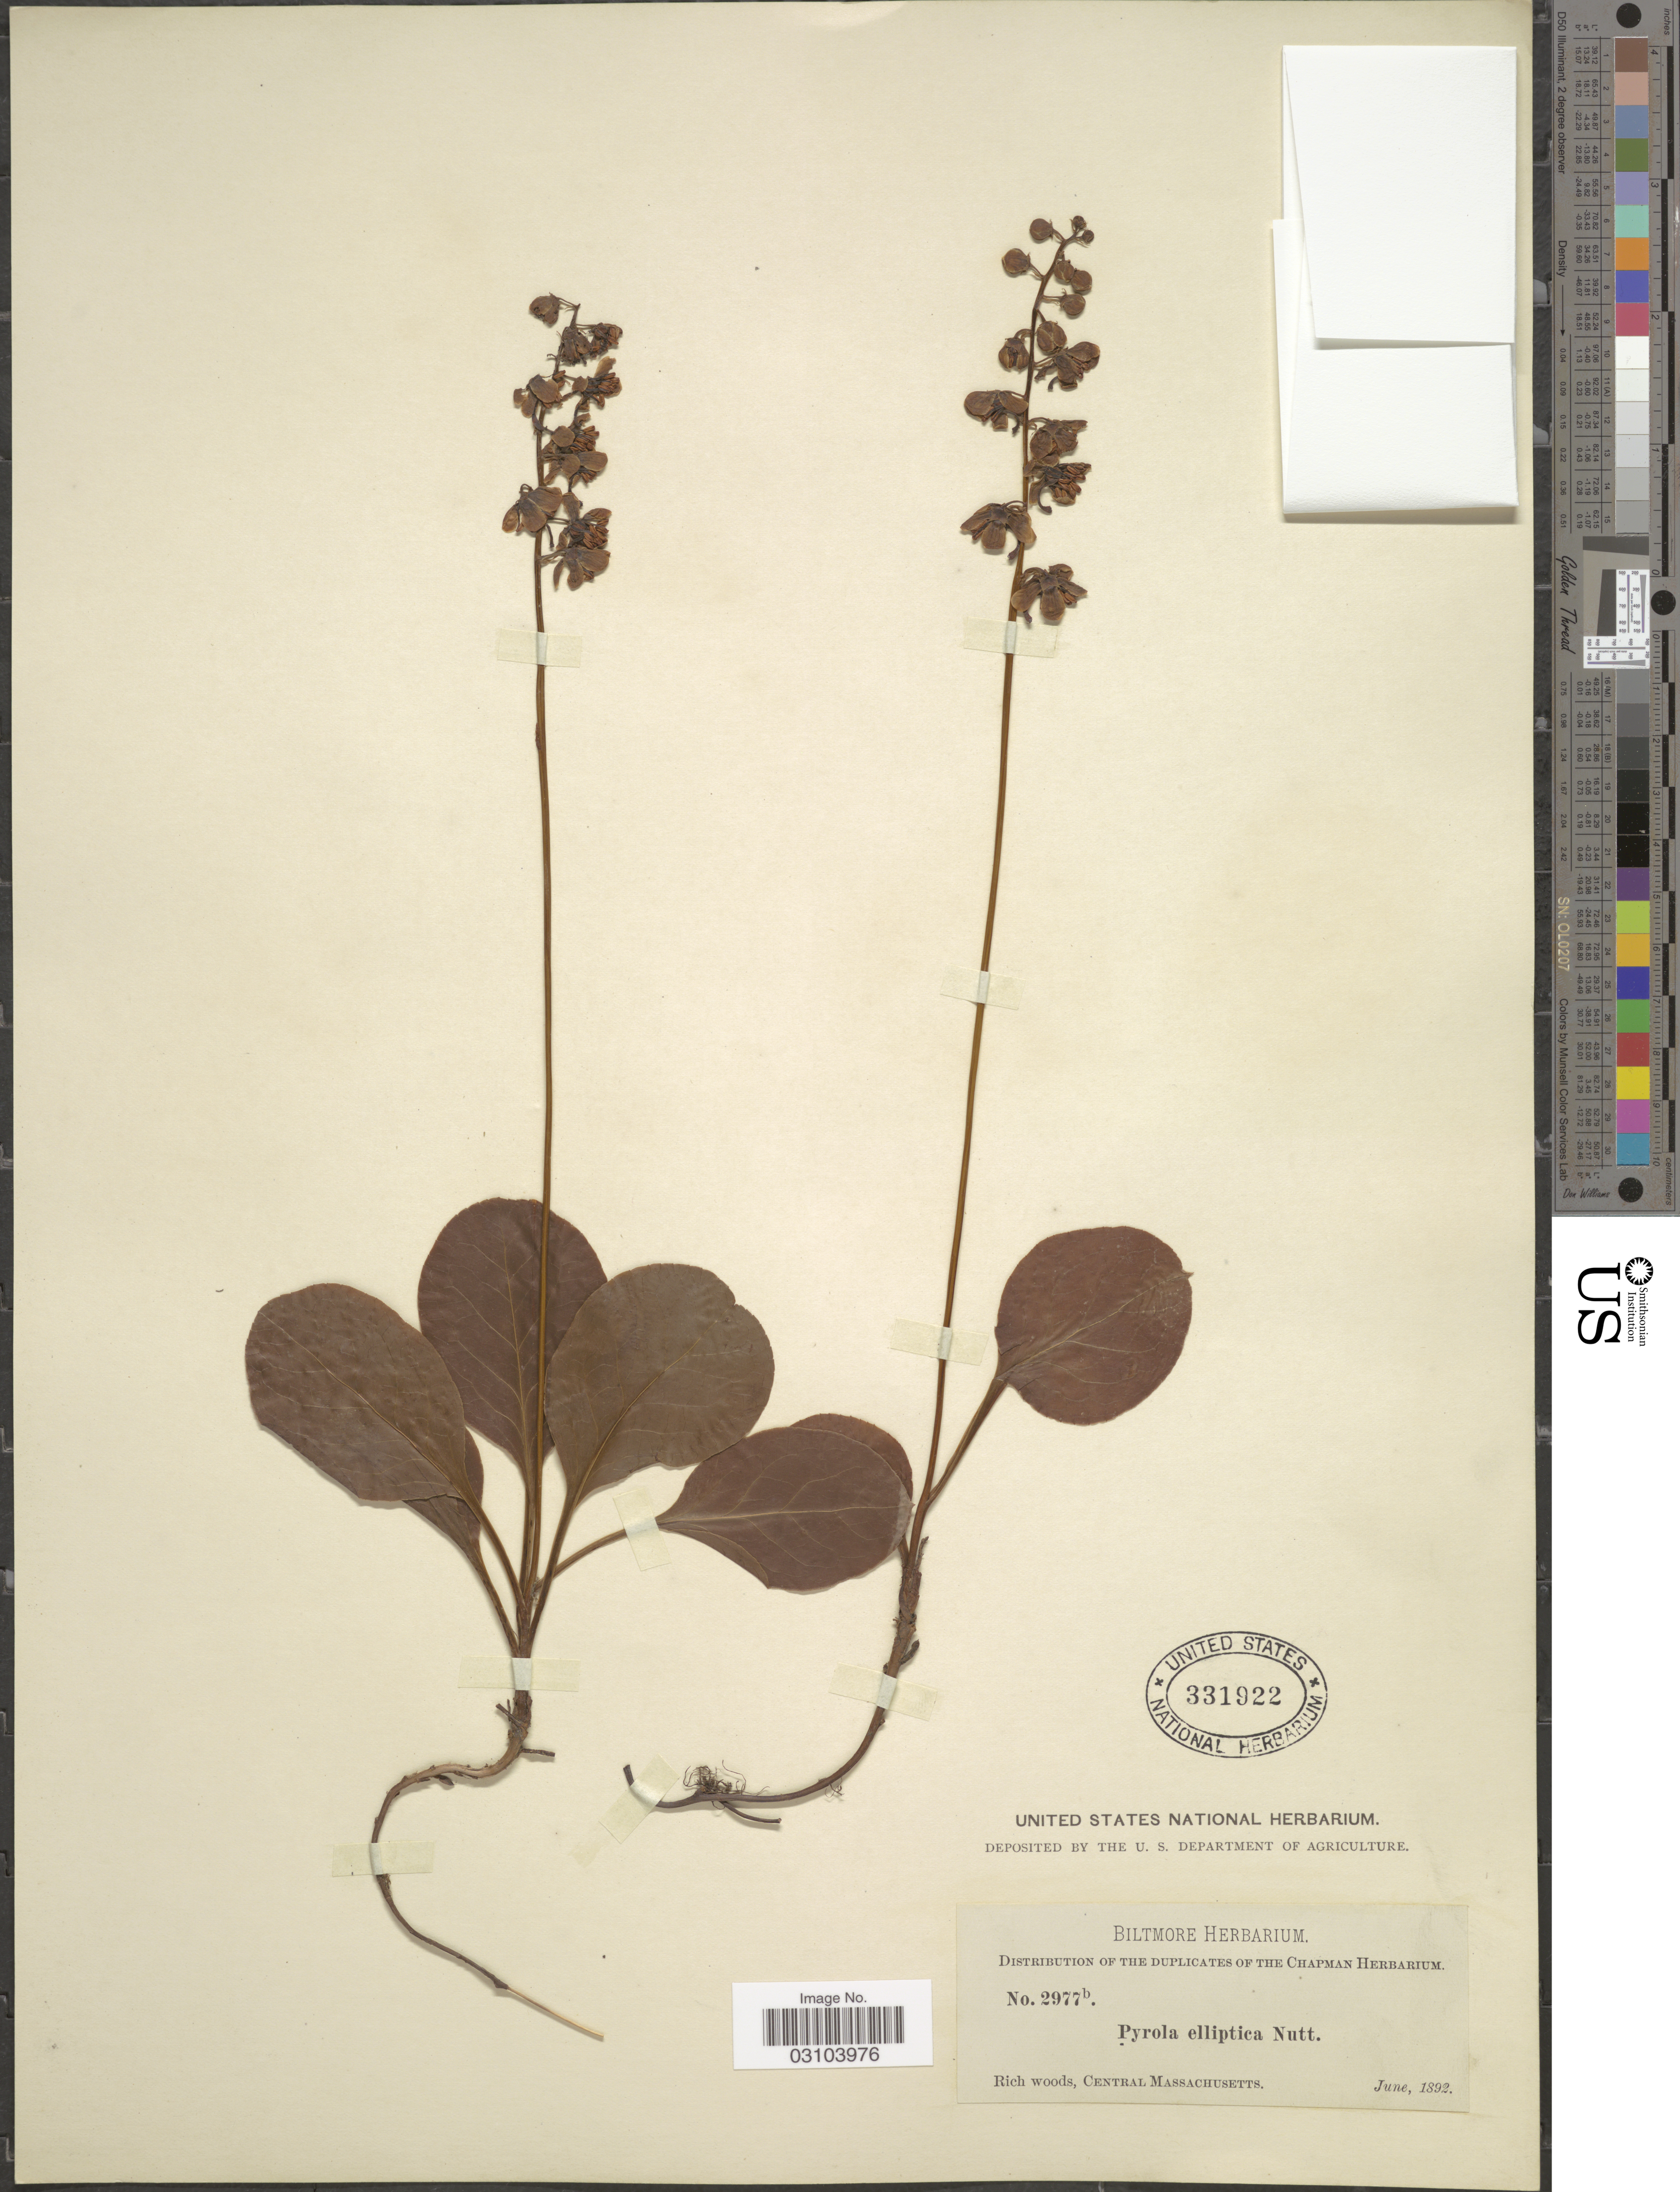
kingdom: Plantae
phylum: Tracheophyta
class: Magnoliopsida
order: Ericales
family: Ericaceae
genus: Pyrola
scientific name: Pyrola elliptica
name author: Nutt.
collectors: ex herb. Biltmore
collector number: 2977b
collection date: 1892-06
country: United States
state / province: Massachusetts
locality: Rich woods, Central Massachusetts.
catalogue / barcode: US 331922